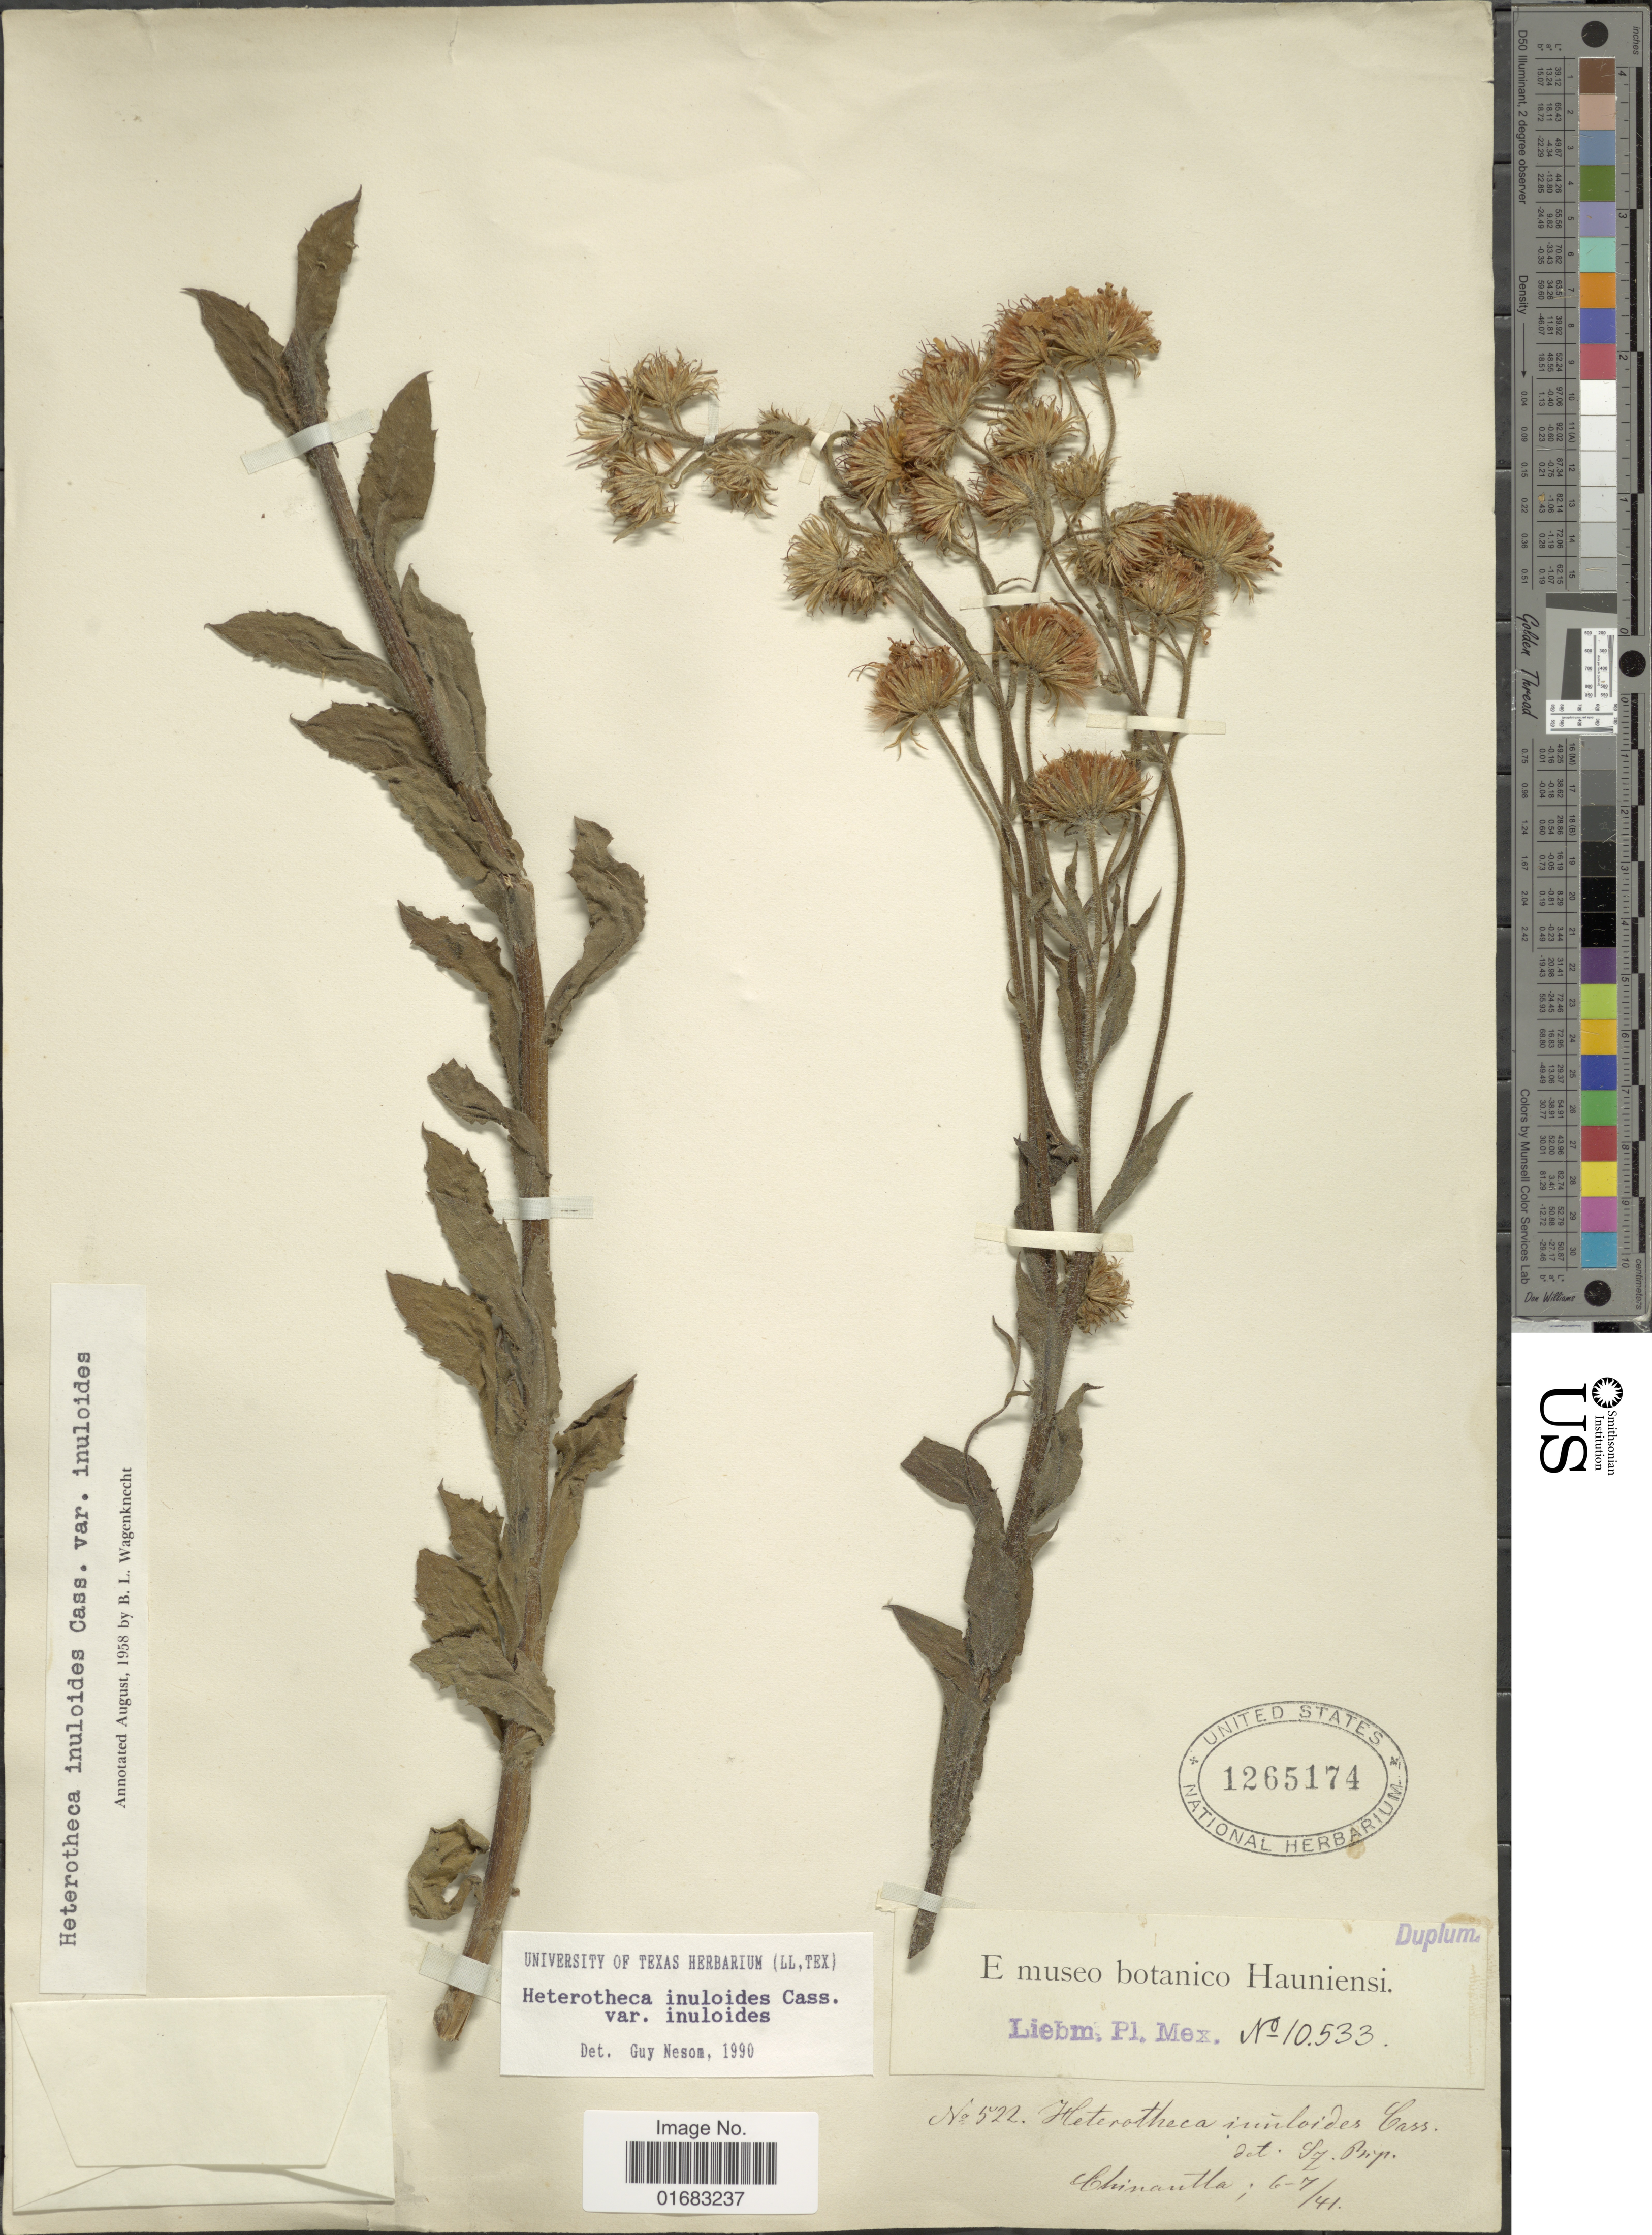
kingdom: Plantae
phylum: Tracheophyta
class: Magnoliopsida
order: Asterales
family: Asteraceae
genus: Heterotheca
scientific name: Heterotheca inuloides var. inuloides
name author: Cass.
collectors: Liebmann, --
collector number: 10533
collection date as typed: Transcribed d/m/y: /6/41 to /7/41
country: Mexico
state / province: México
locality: Chinantla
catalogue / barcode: US 1265174